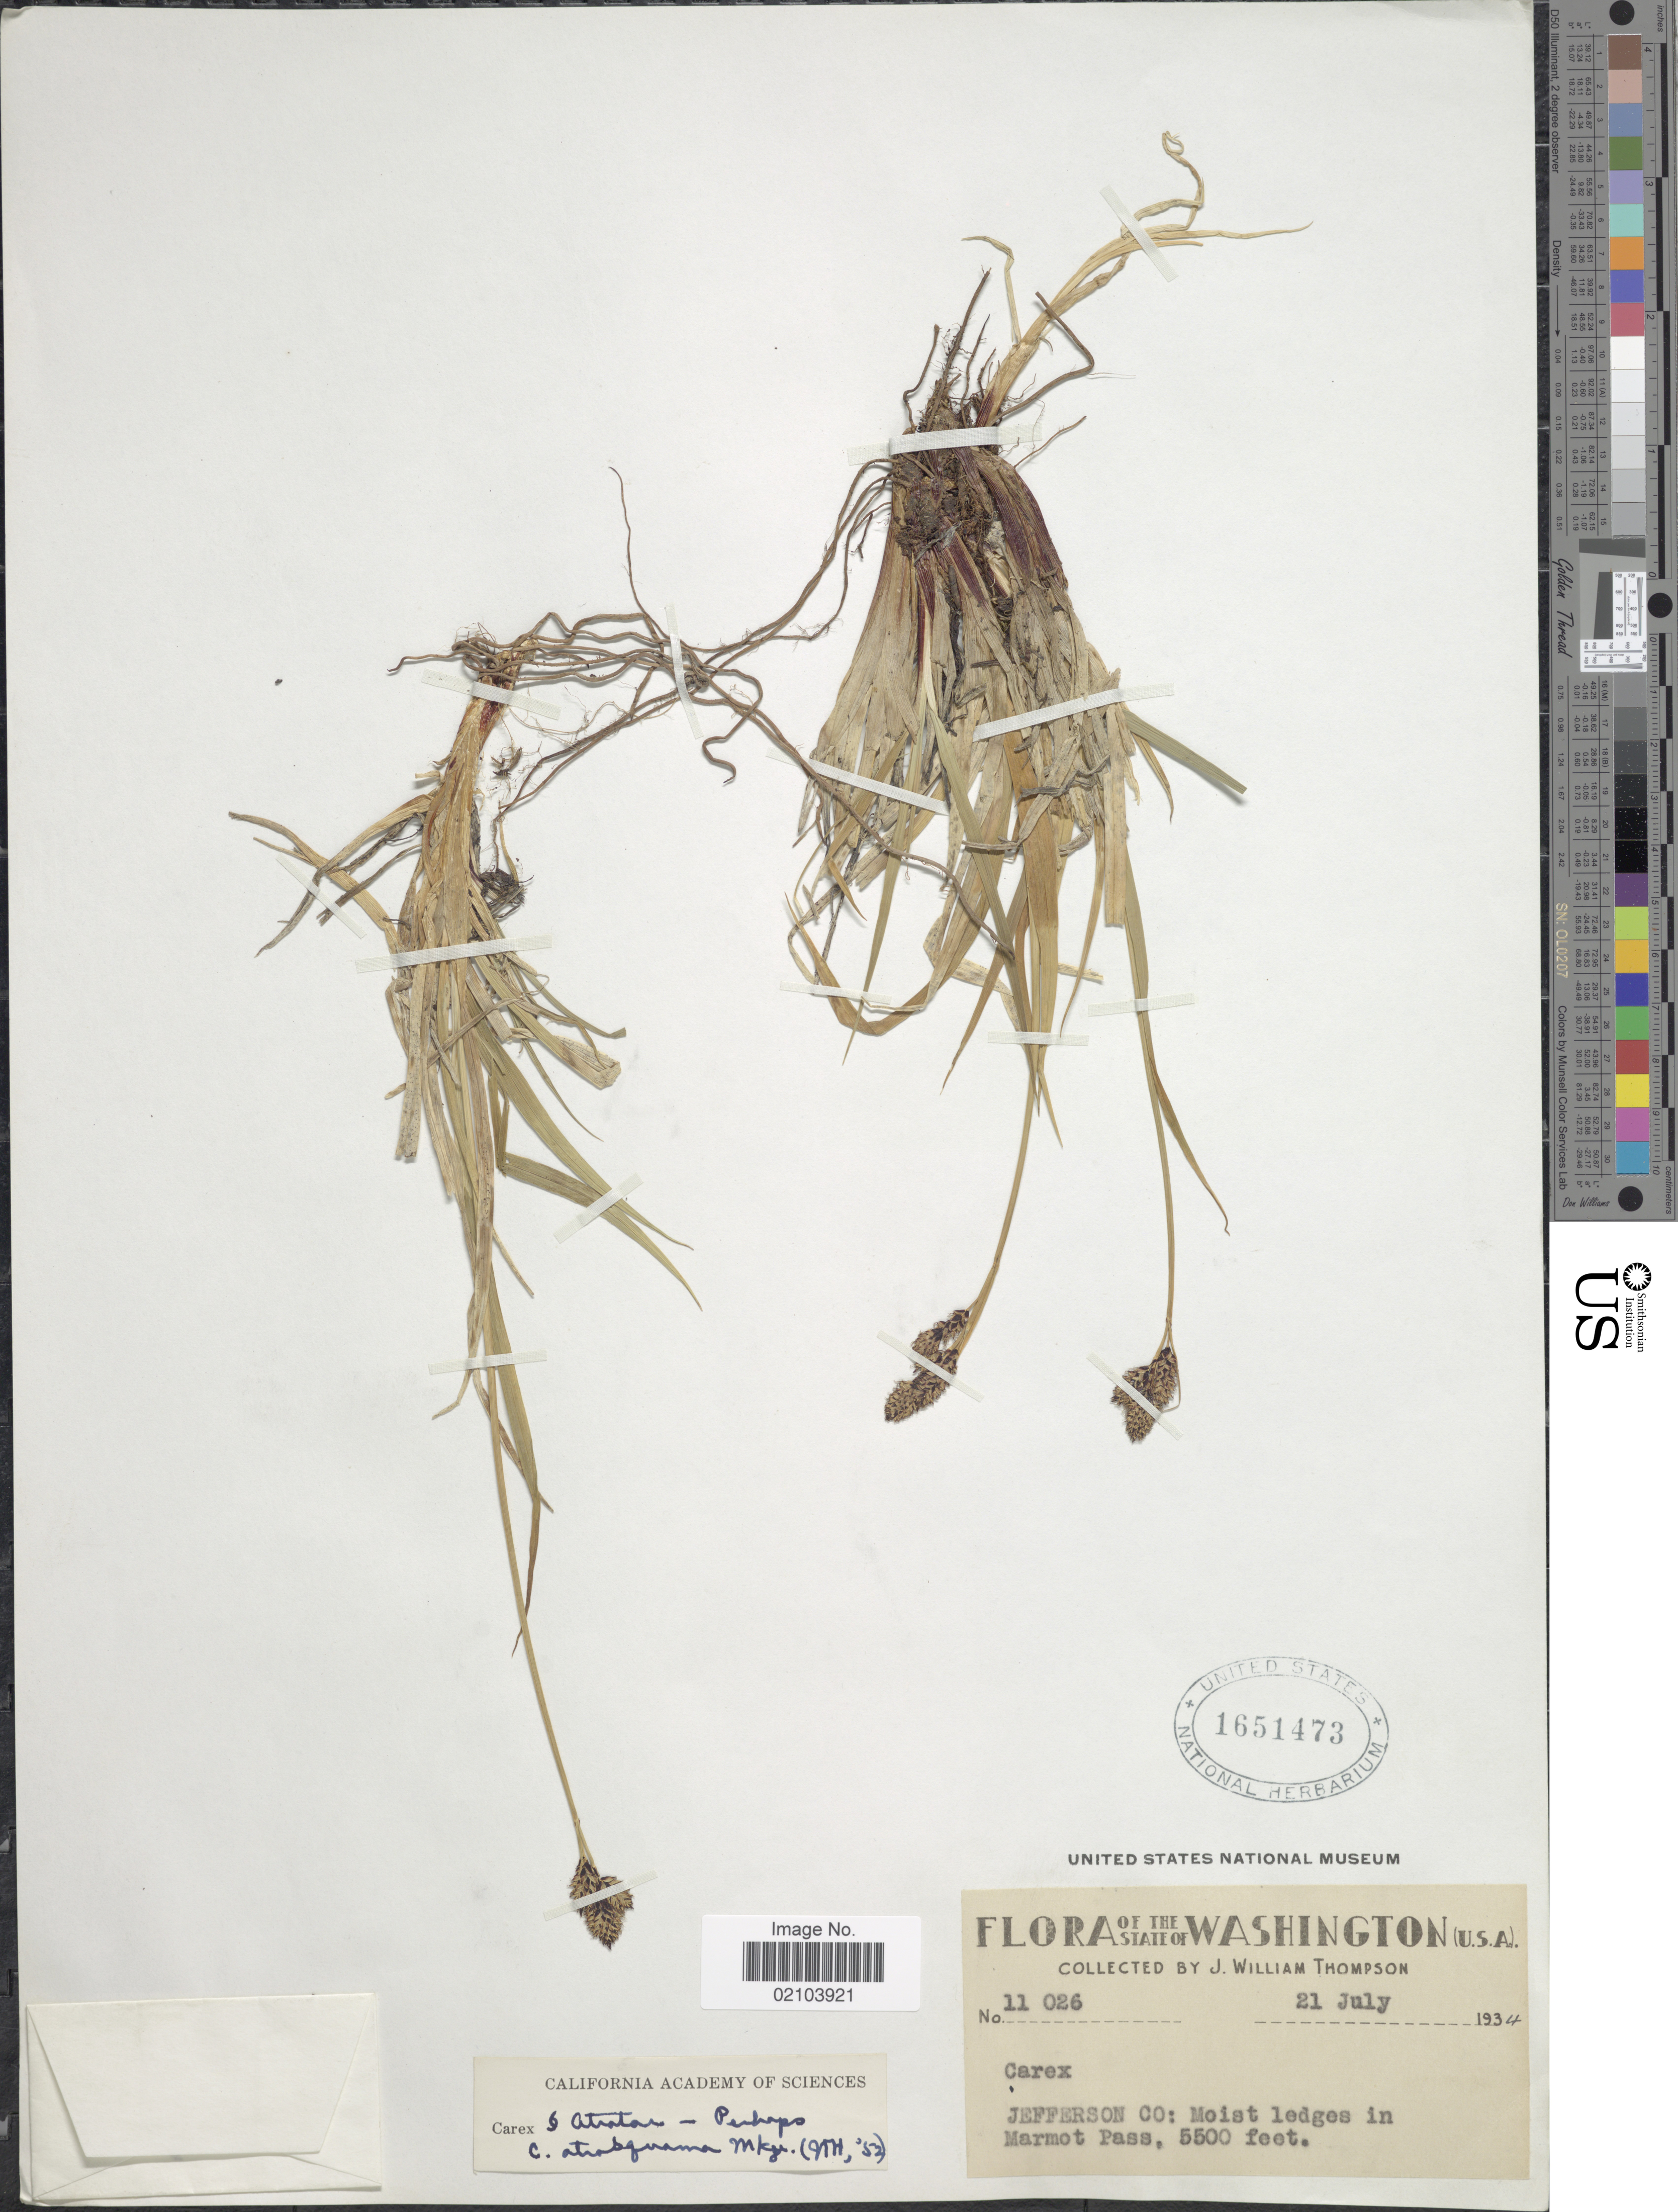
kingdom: Plantae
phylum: Tracheophyta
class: Liliopsida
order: Poales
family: Cyperaceae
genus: Carex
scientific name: Carex atrosquama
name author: Mack.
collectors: J. W. Thompson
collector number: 11026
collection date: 1934-07-21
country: United States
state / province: Washington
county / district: Jefferson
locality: Jefferson Co: in Marmot Pass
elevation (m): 1676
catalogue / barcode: US 1651473